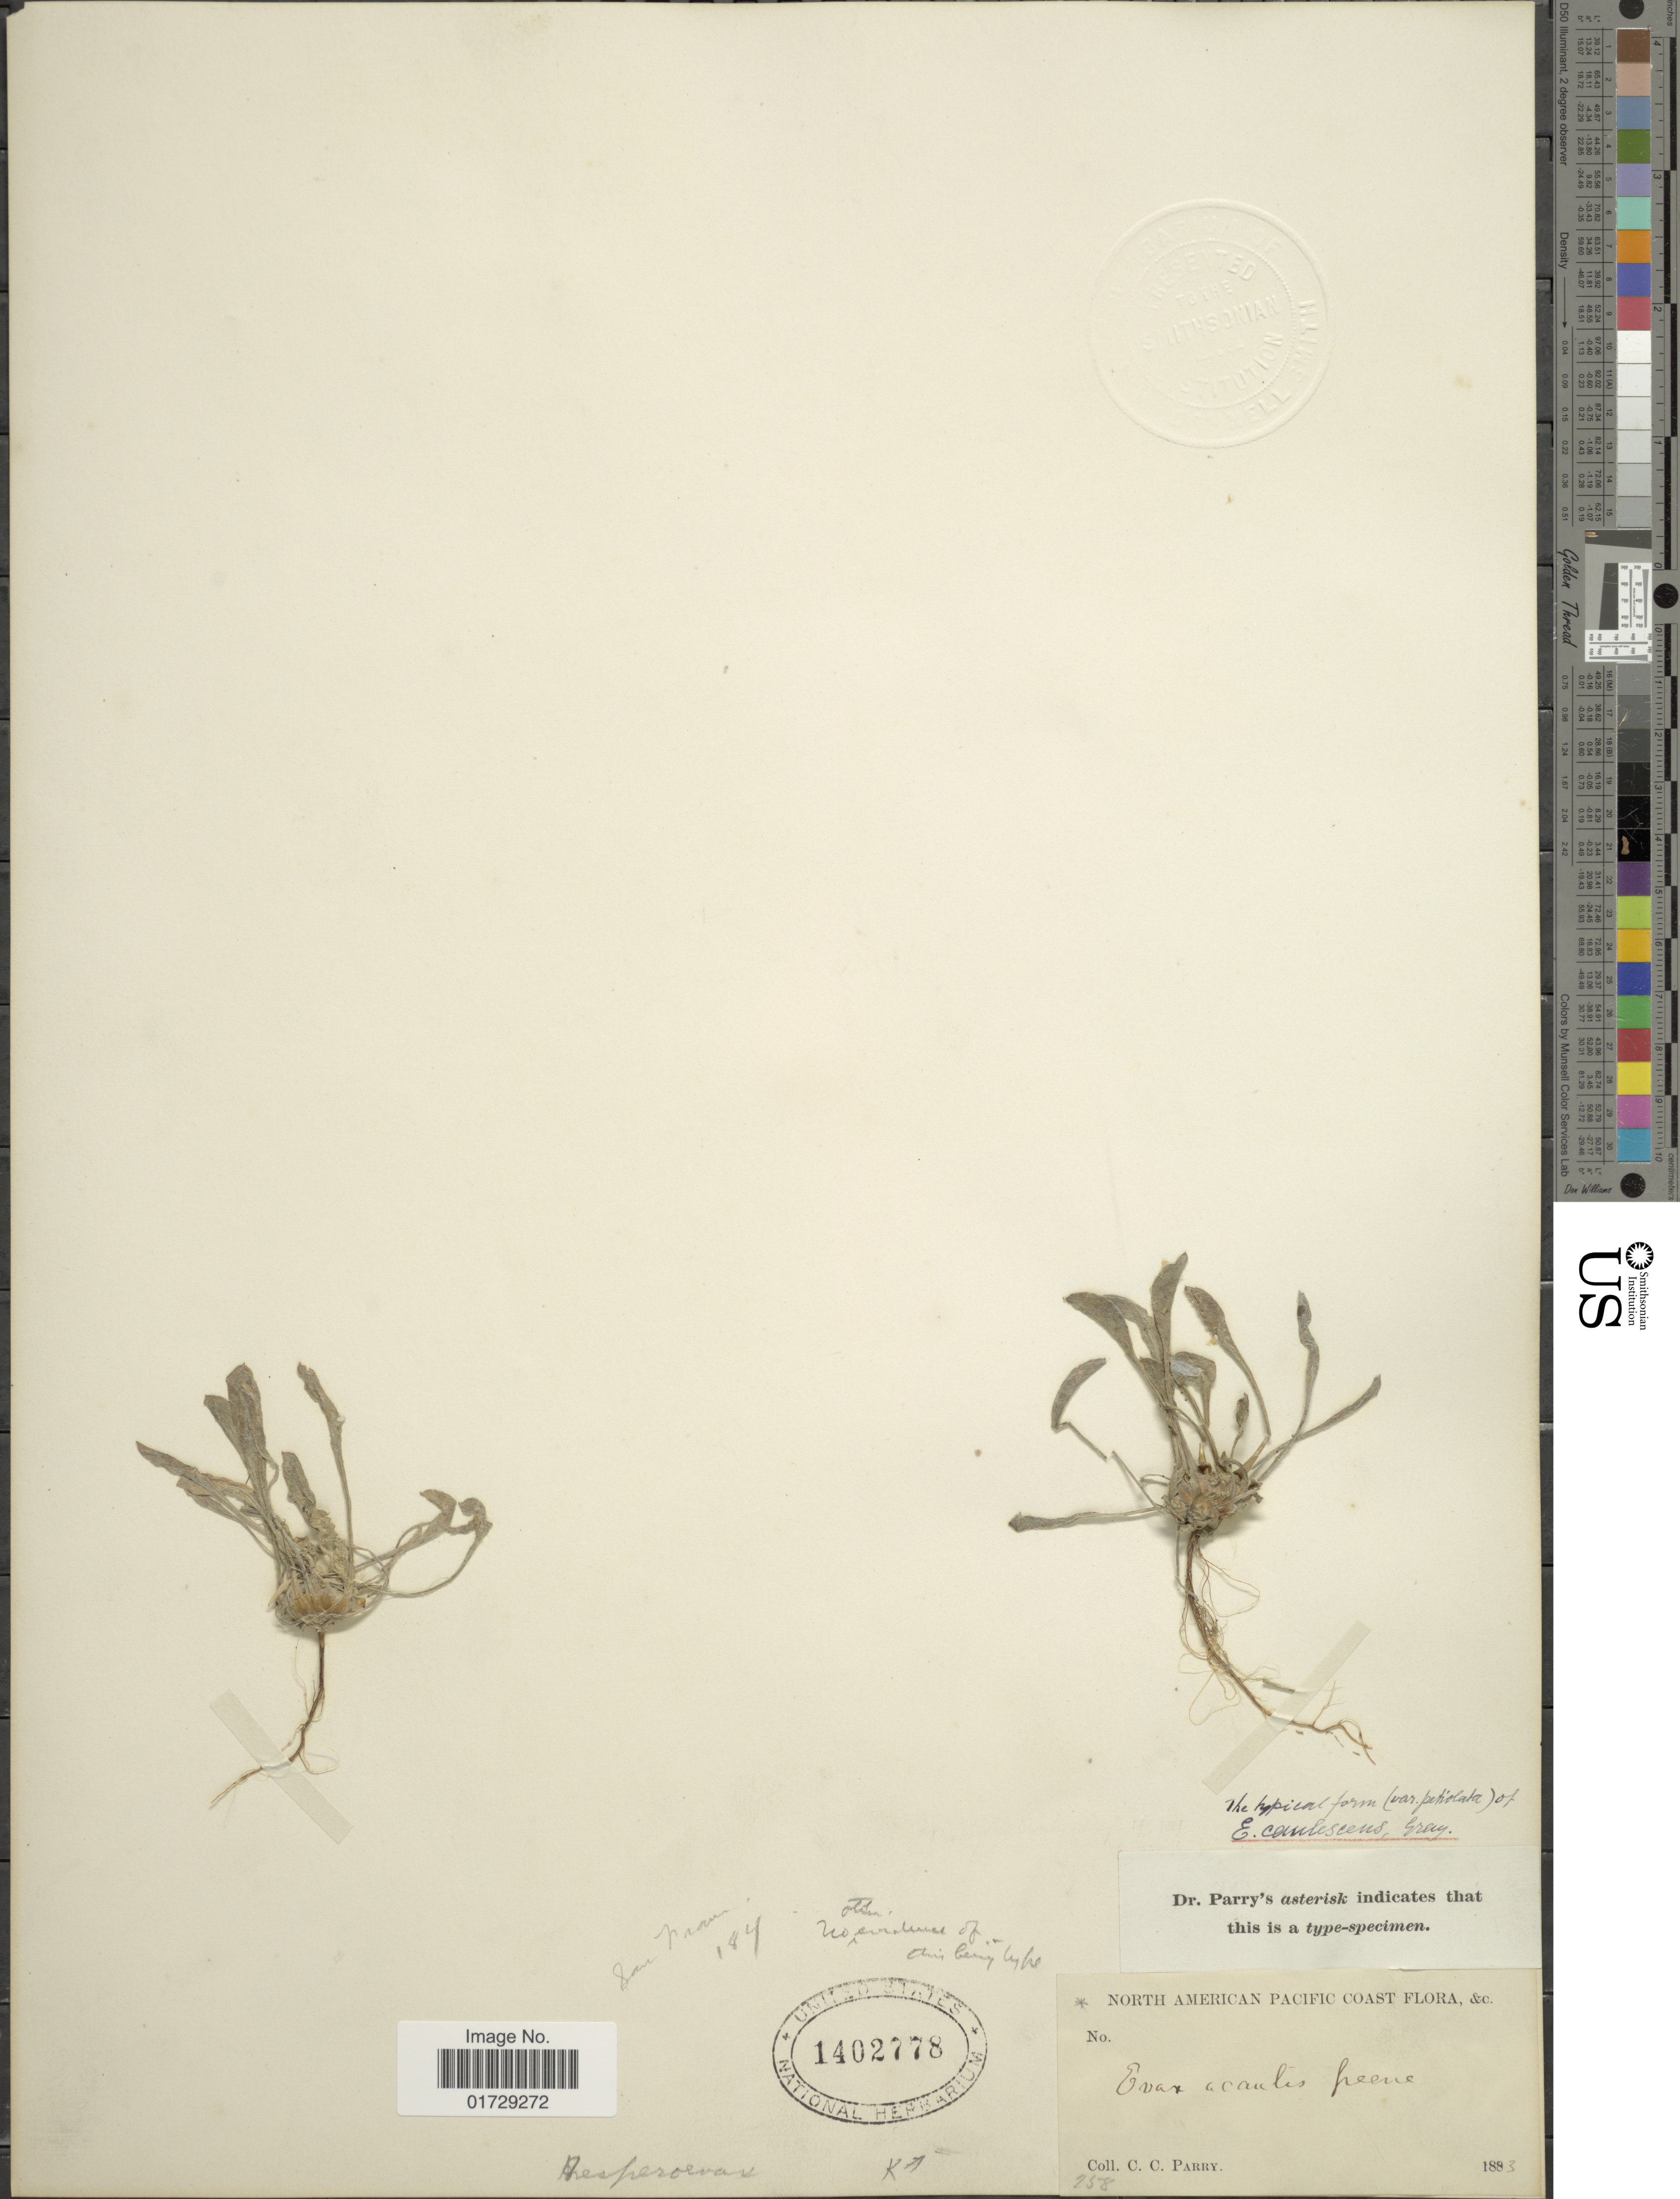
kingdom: Plantae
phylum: Tracheophyta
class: Magnoliopsida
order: Asterales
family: Asteraceae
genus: Hesperevax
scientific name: Hesperevax sparsiflora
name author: (A. Gray) Greene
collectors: C. C. Parry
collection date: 1883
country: United States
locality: Pacific Coast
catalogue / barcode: US 1402778